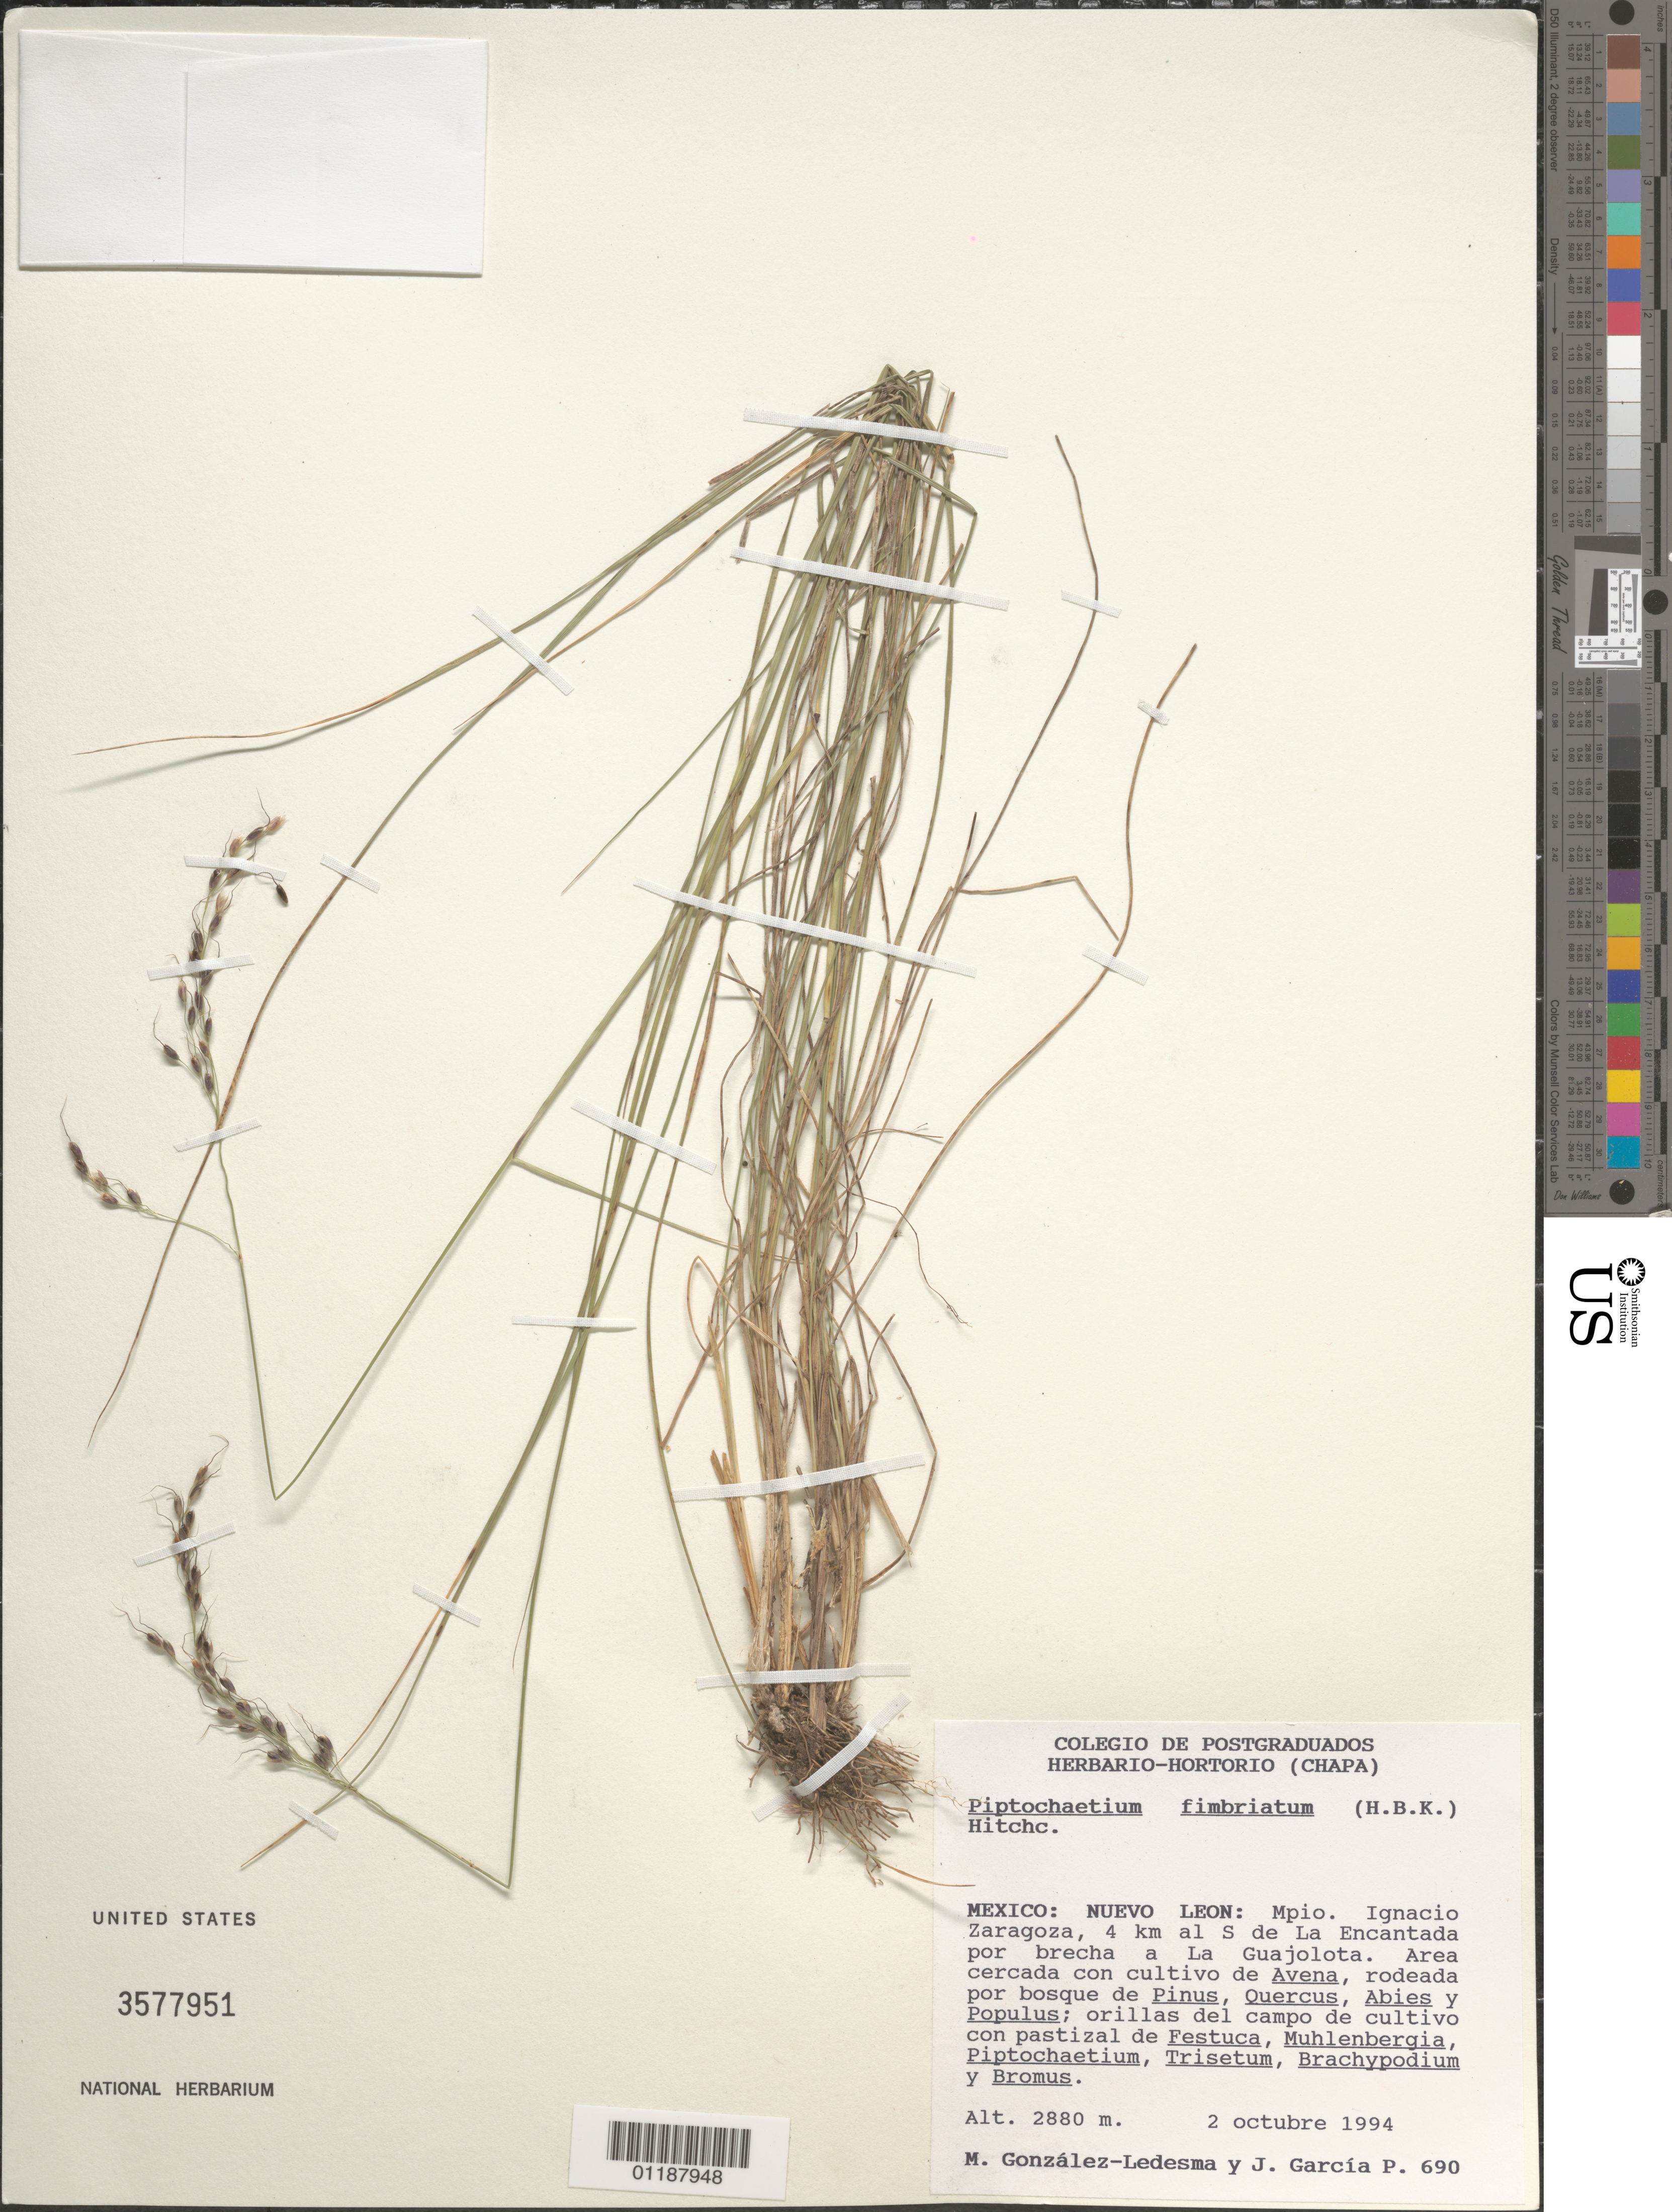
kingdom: Plantae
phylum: Tracheophyta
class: Liliopsida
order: Poales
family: Poaceae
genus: Piptochaetium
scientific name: Piptochaetium fimbriatum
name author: (Kunth) Hitchc.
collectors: M. González-Ledesma & J. García-P.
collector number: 690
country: Mexico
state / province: Nuevo León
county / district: Ignacio Zaragoza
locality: S of La Encantada por brecha a La Guajolota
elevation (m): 2880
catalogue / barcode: US 3577951